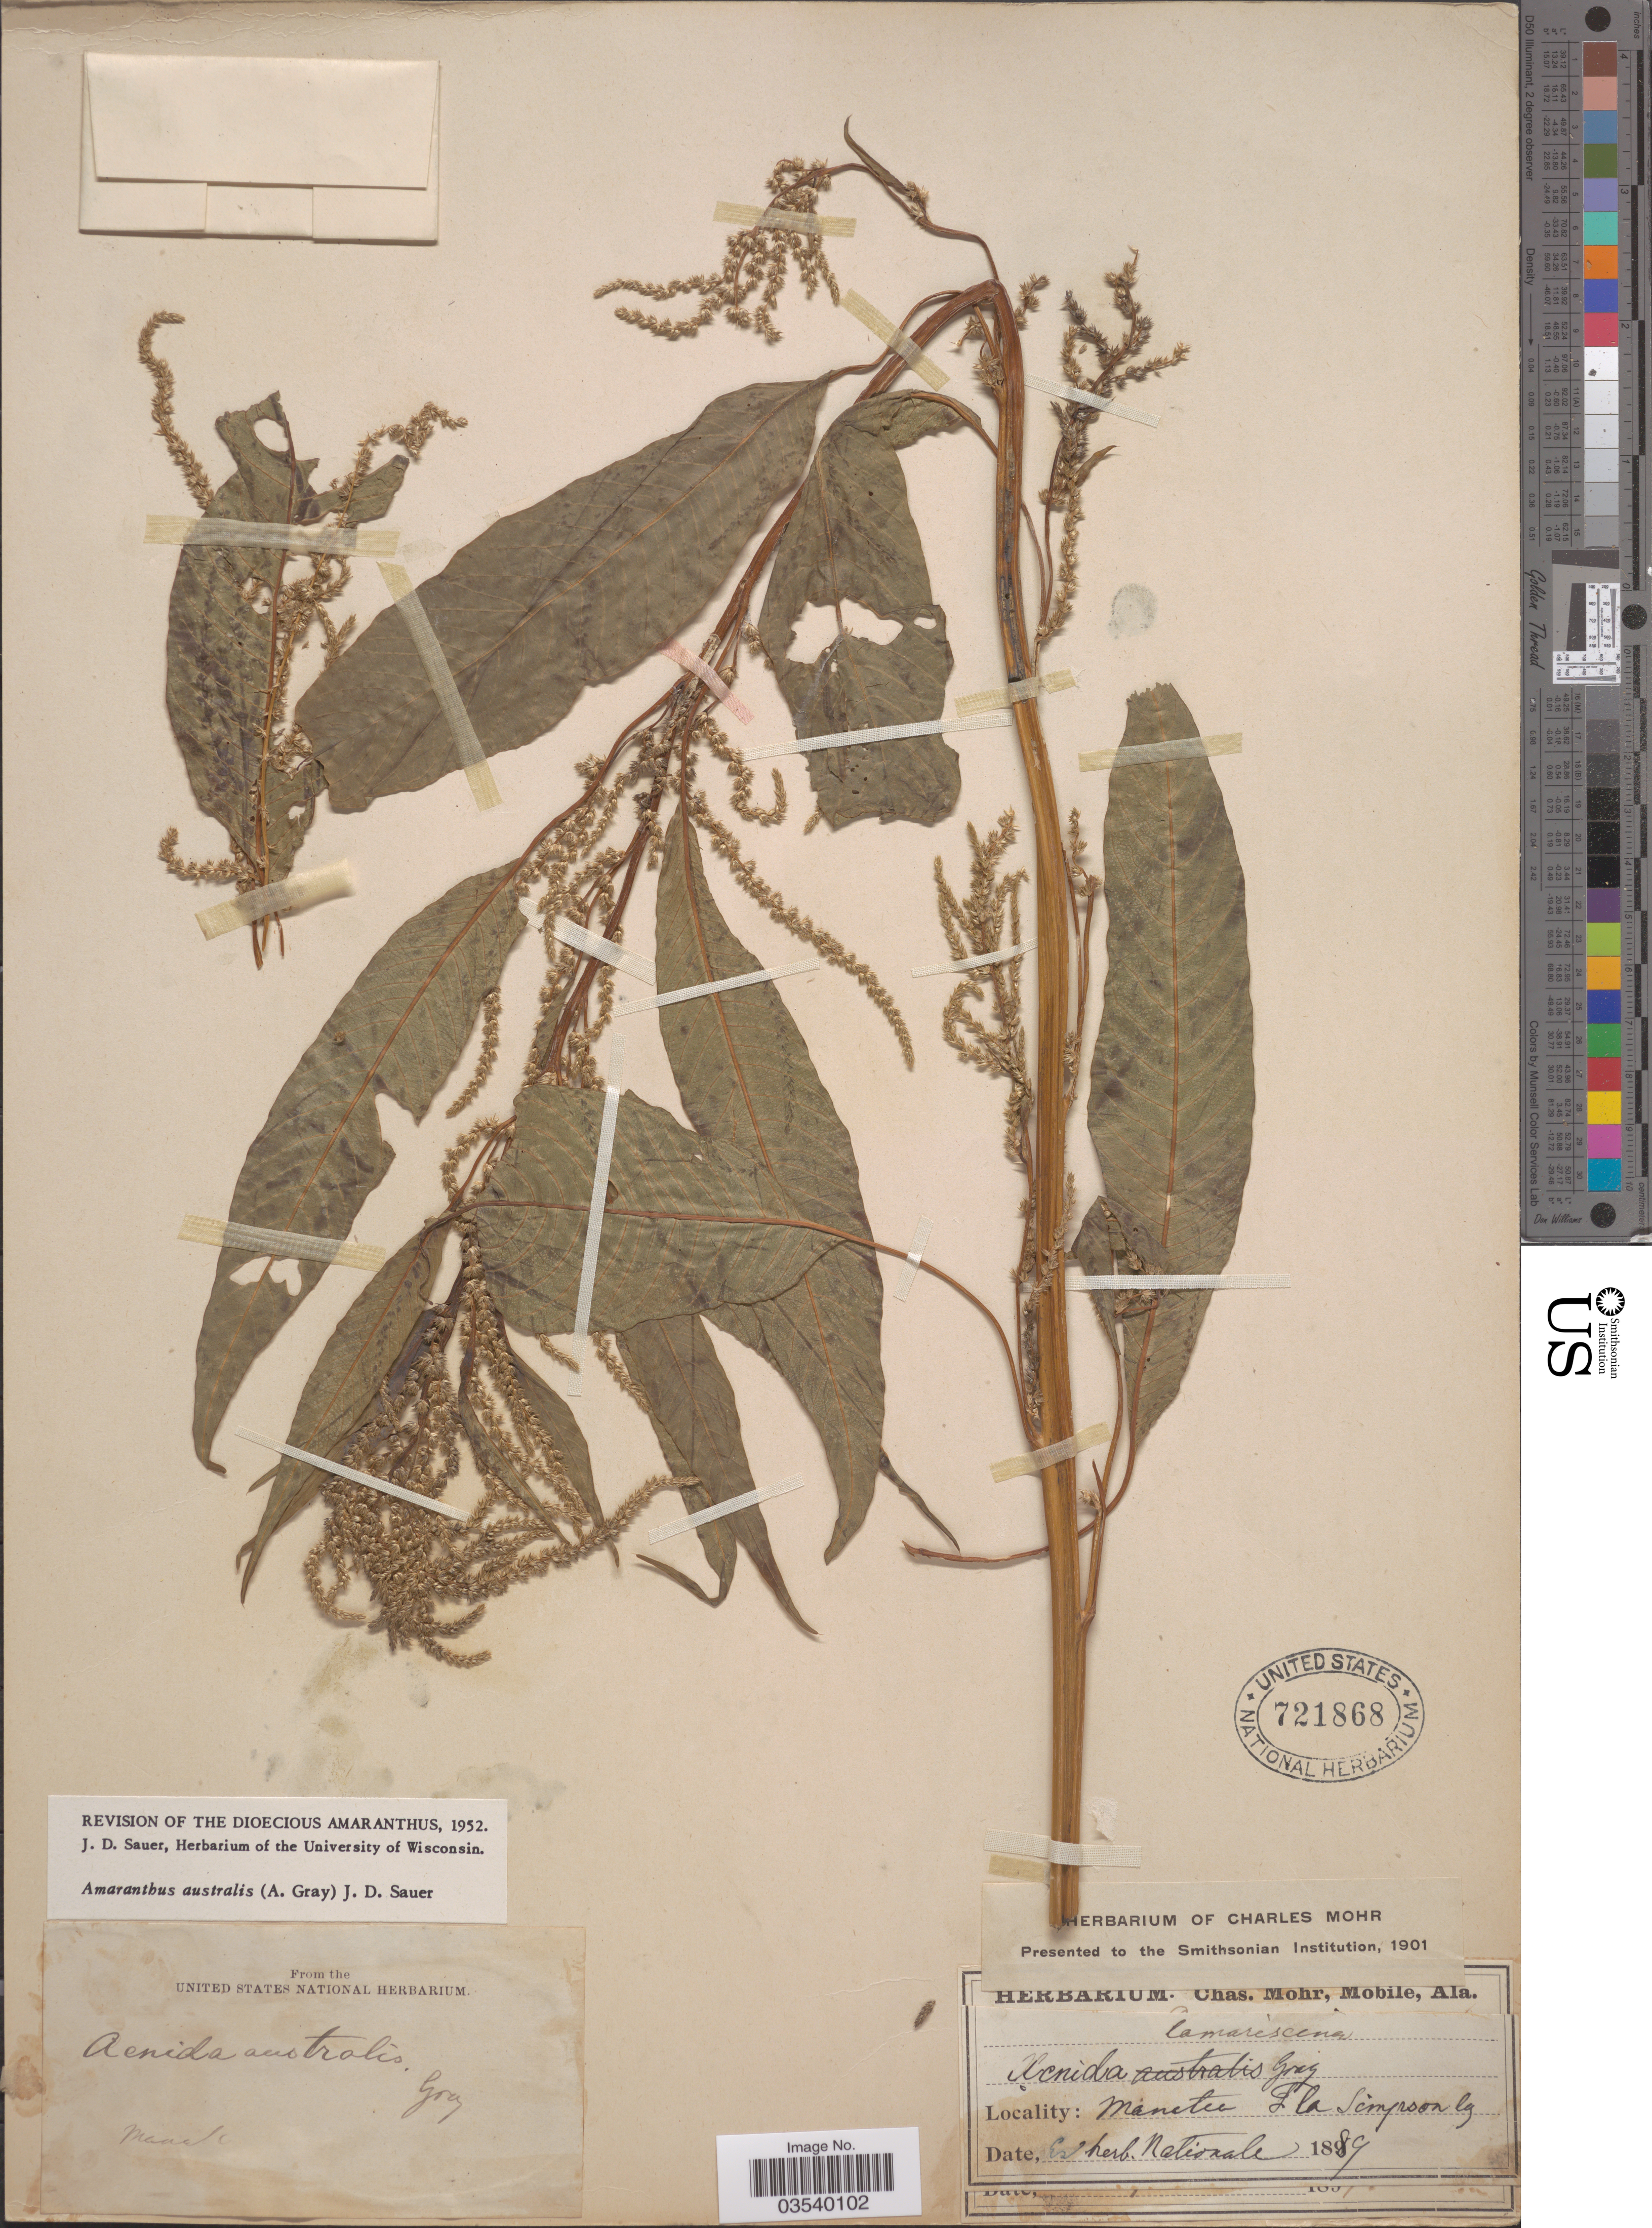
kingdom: Plantae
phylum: Tracheophyta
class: Magnoliopsida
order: Caryophyllales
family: Amaranthaceae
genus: Amaranthus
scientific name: Amaranthus australis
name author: (A. Gray) J.D. Sauer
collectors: Simpson, --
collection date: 1889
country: United States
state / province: Florida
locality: Manatee.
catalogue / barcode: US 721868